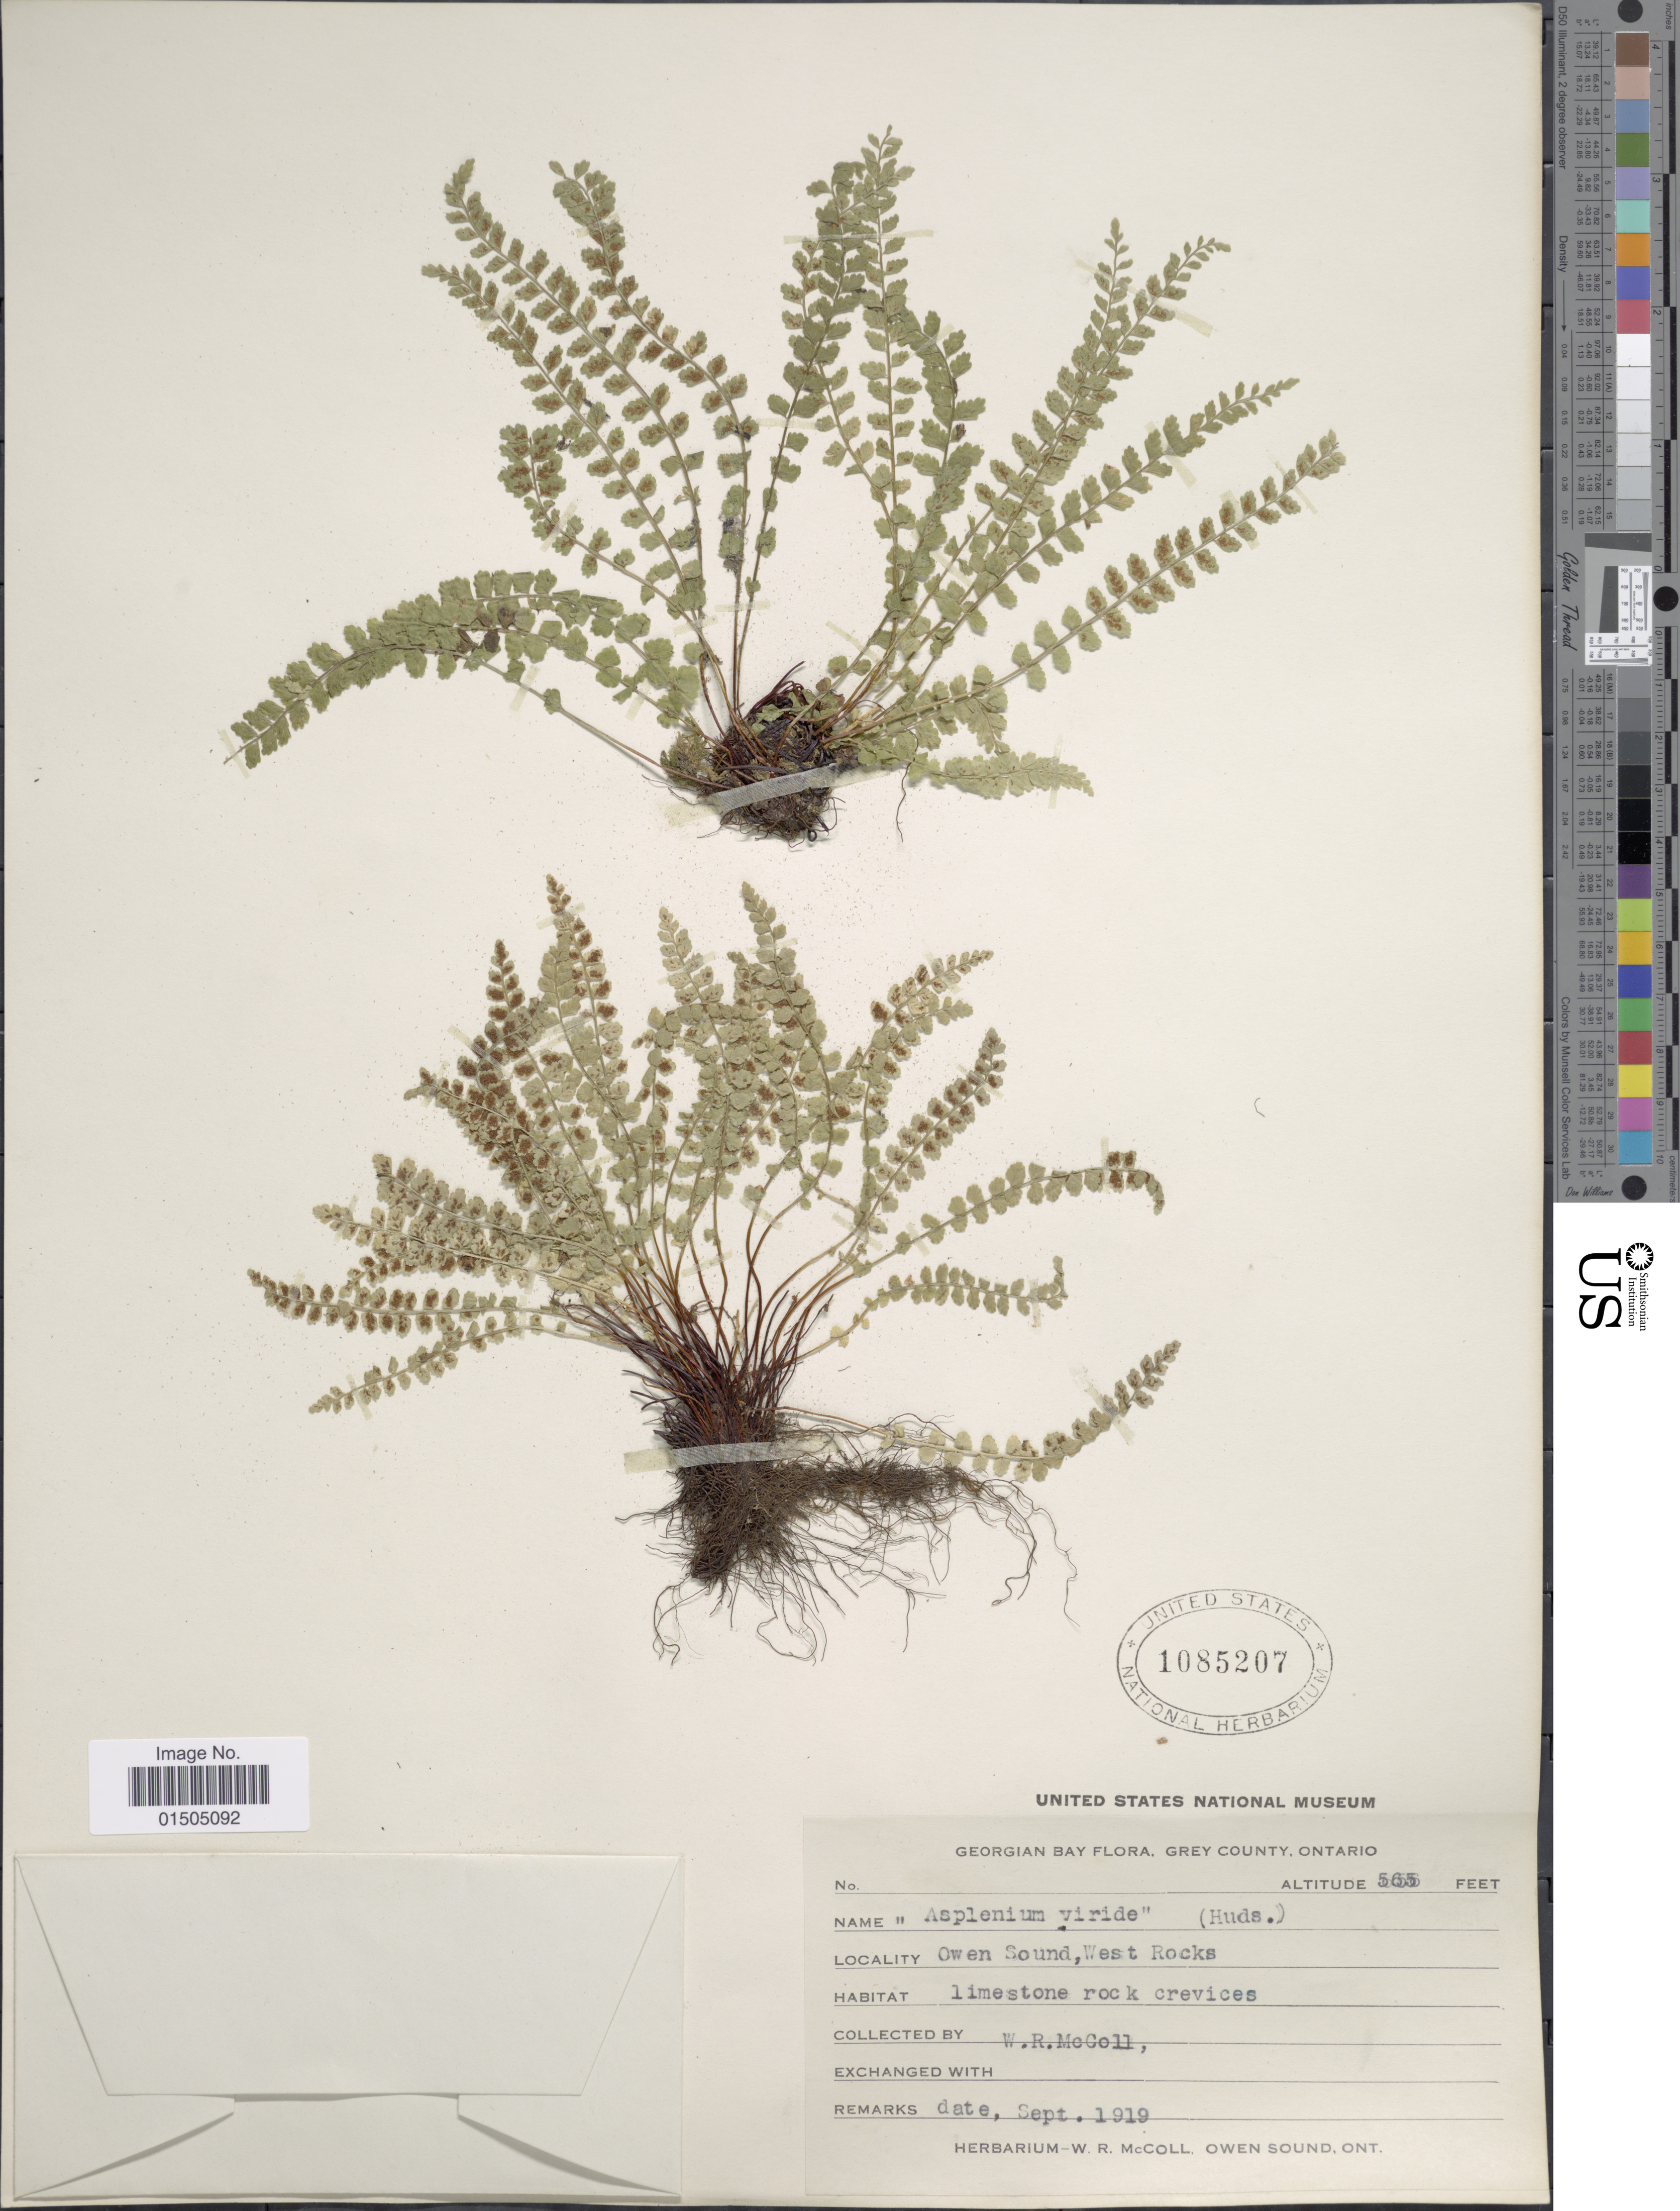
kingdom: Plantae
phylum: Tracheophyta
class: Polypodiopsida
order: Polypodiales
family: Aspleniaceae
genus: Asplenium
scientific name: Asplenium trichomanes-ramosum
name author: L.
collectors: W. McColl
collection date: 1919-09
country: Canada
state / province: Ontario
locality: Georgian Bay, Grey County. Owen Sound, West Rocks.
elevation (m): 172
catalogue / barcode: US 1085207